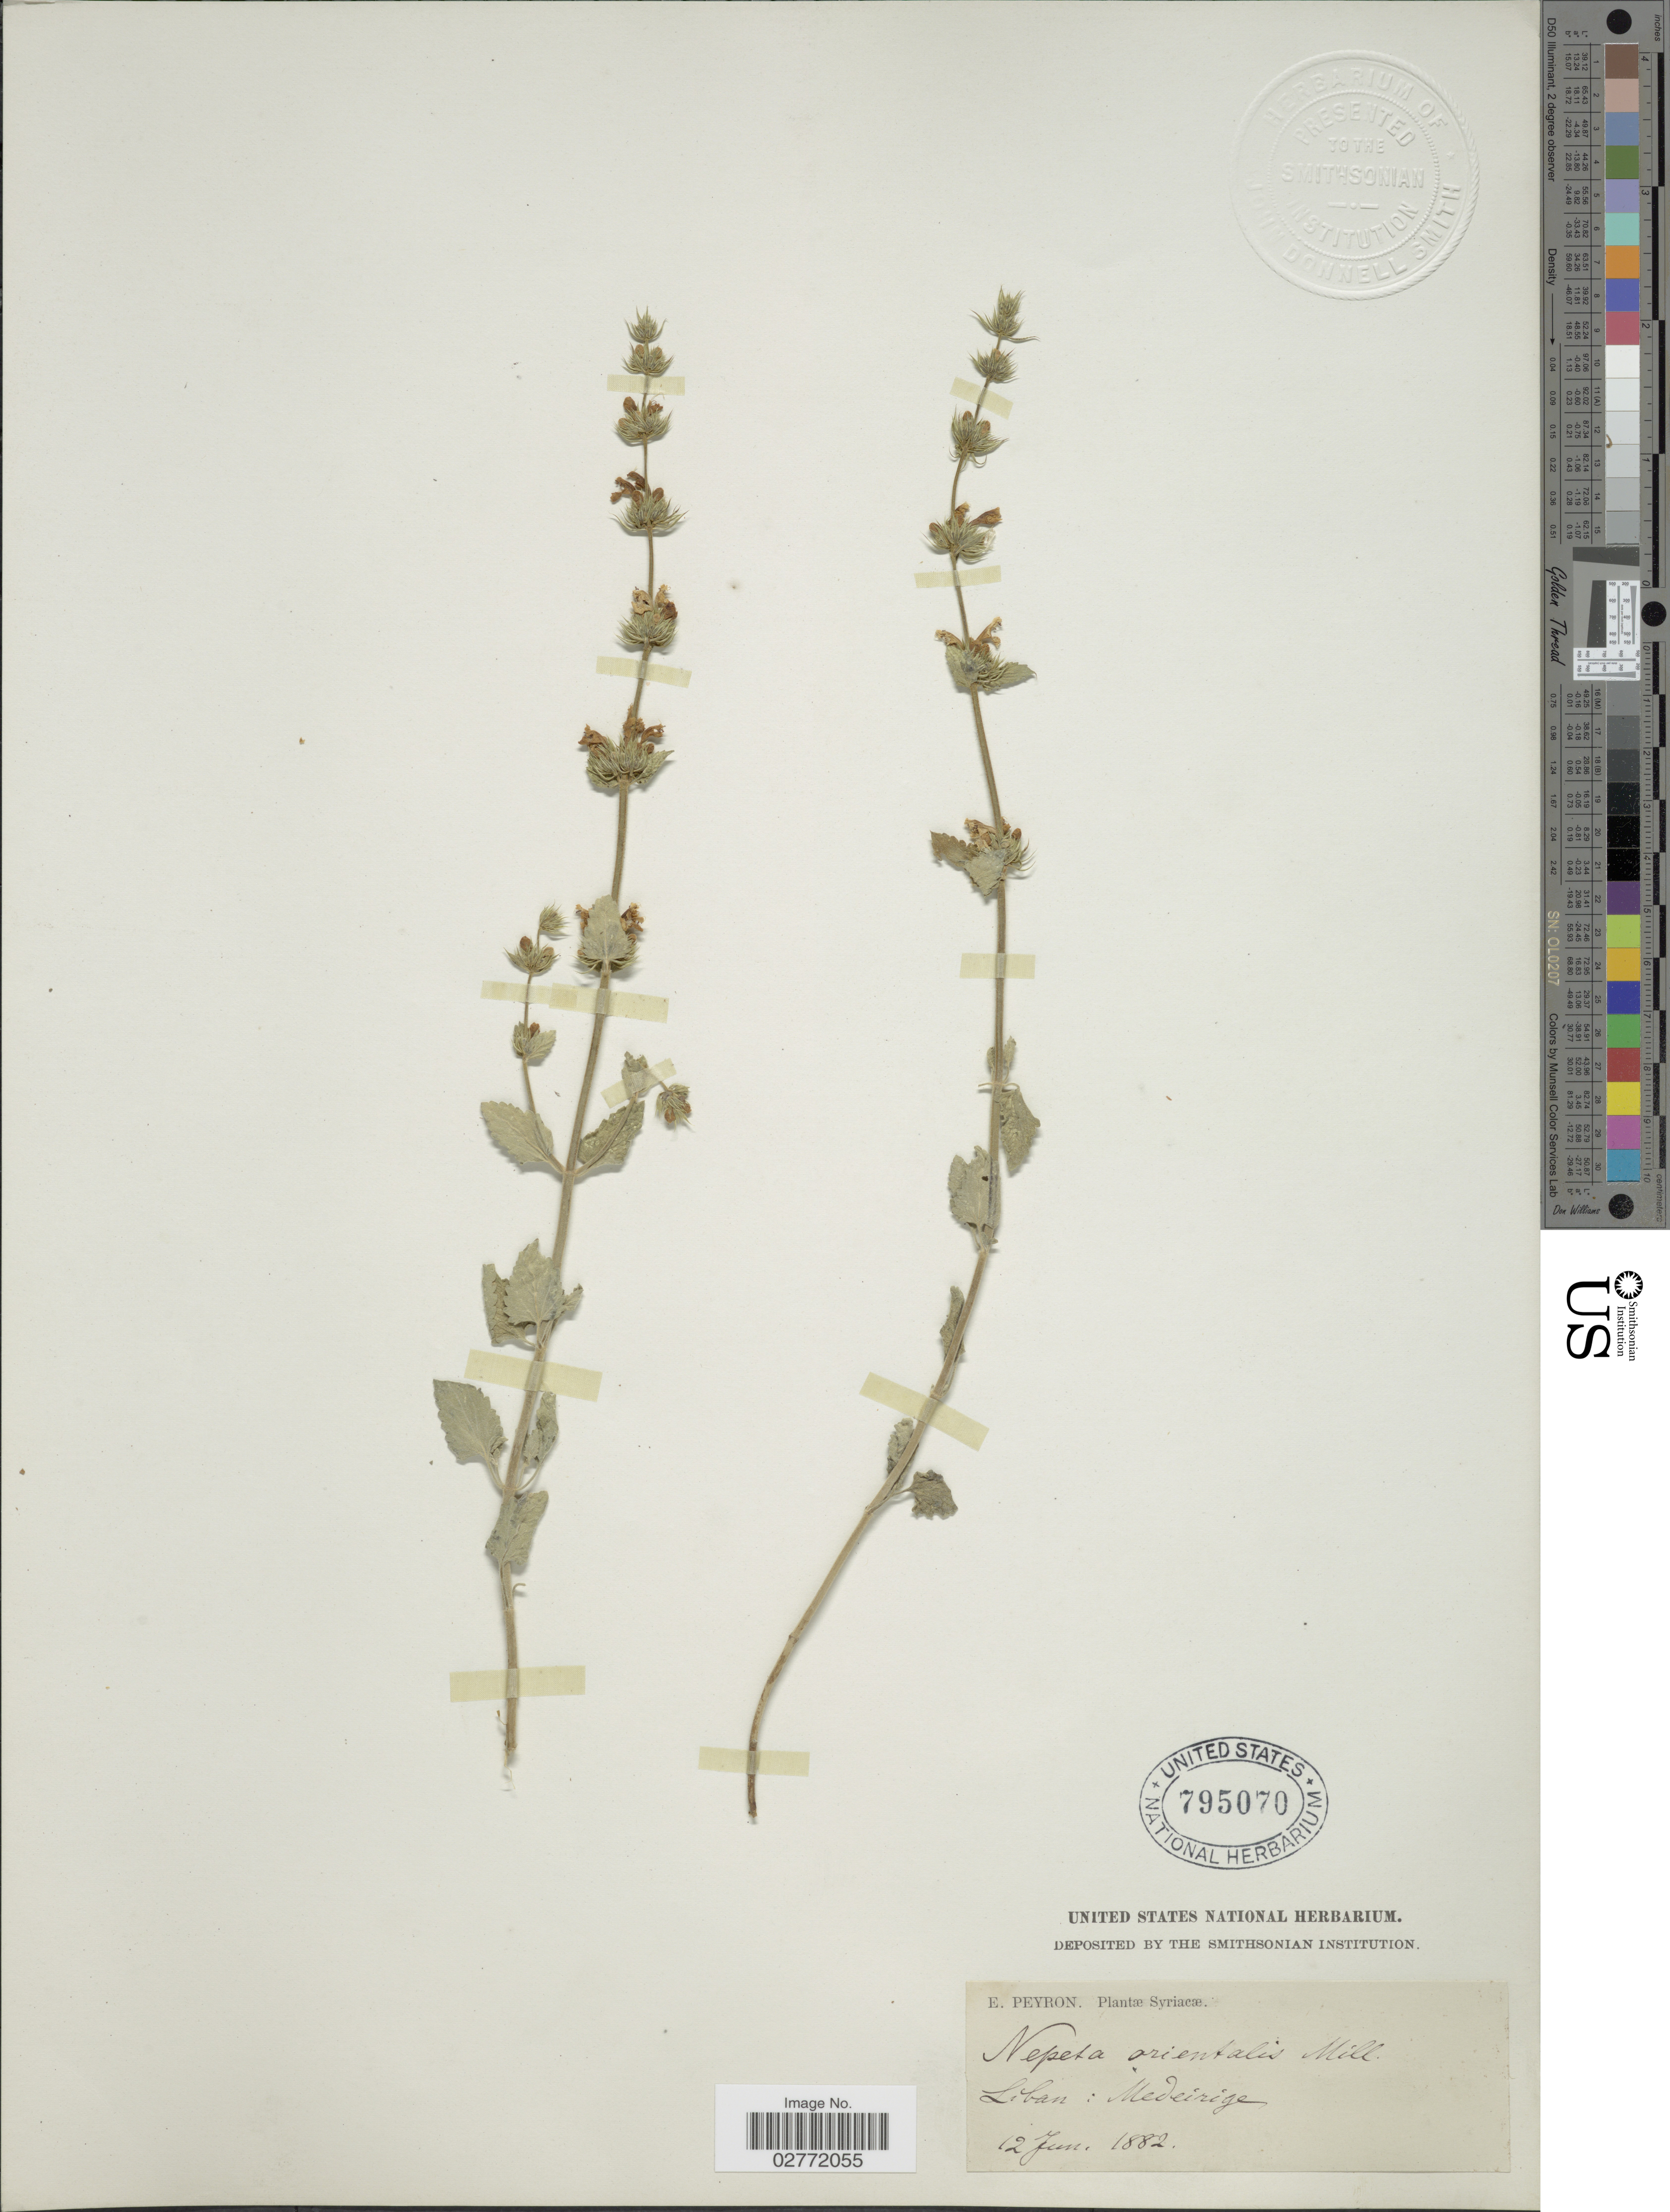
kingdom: Plantae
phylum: Tracheophyta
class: Magnoliopsida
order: Lamiales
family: Lamiaceae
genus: Nepeta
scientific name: Nepeta orientalis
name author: Mill.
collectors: E. Peyron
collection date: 1882-06-12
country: Lebanon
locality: Liban, Medeirige.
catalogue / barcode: US 795070